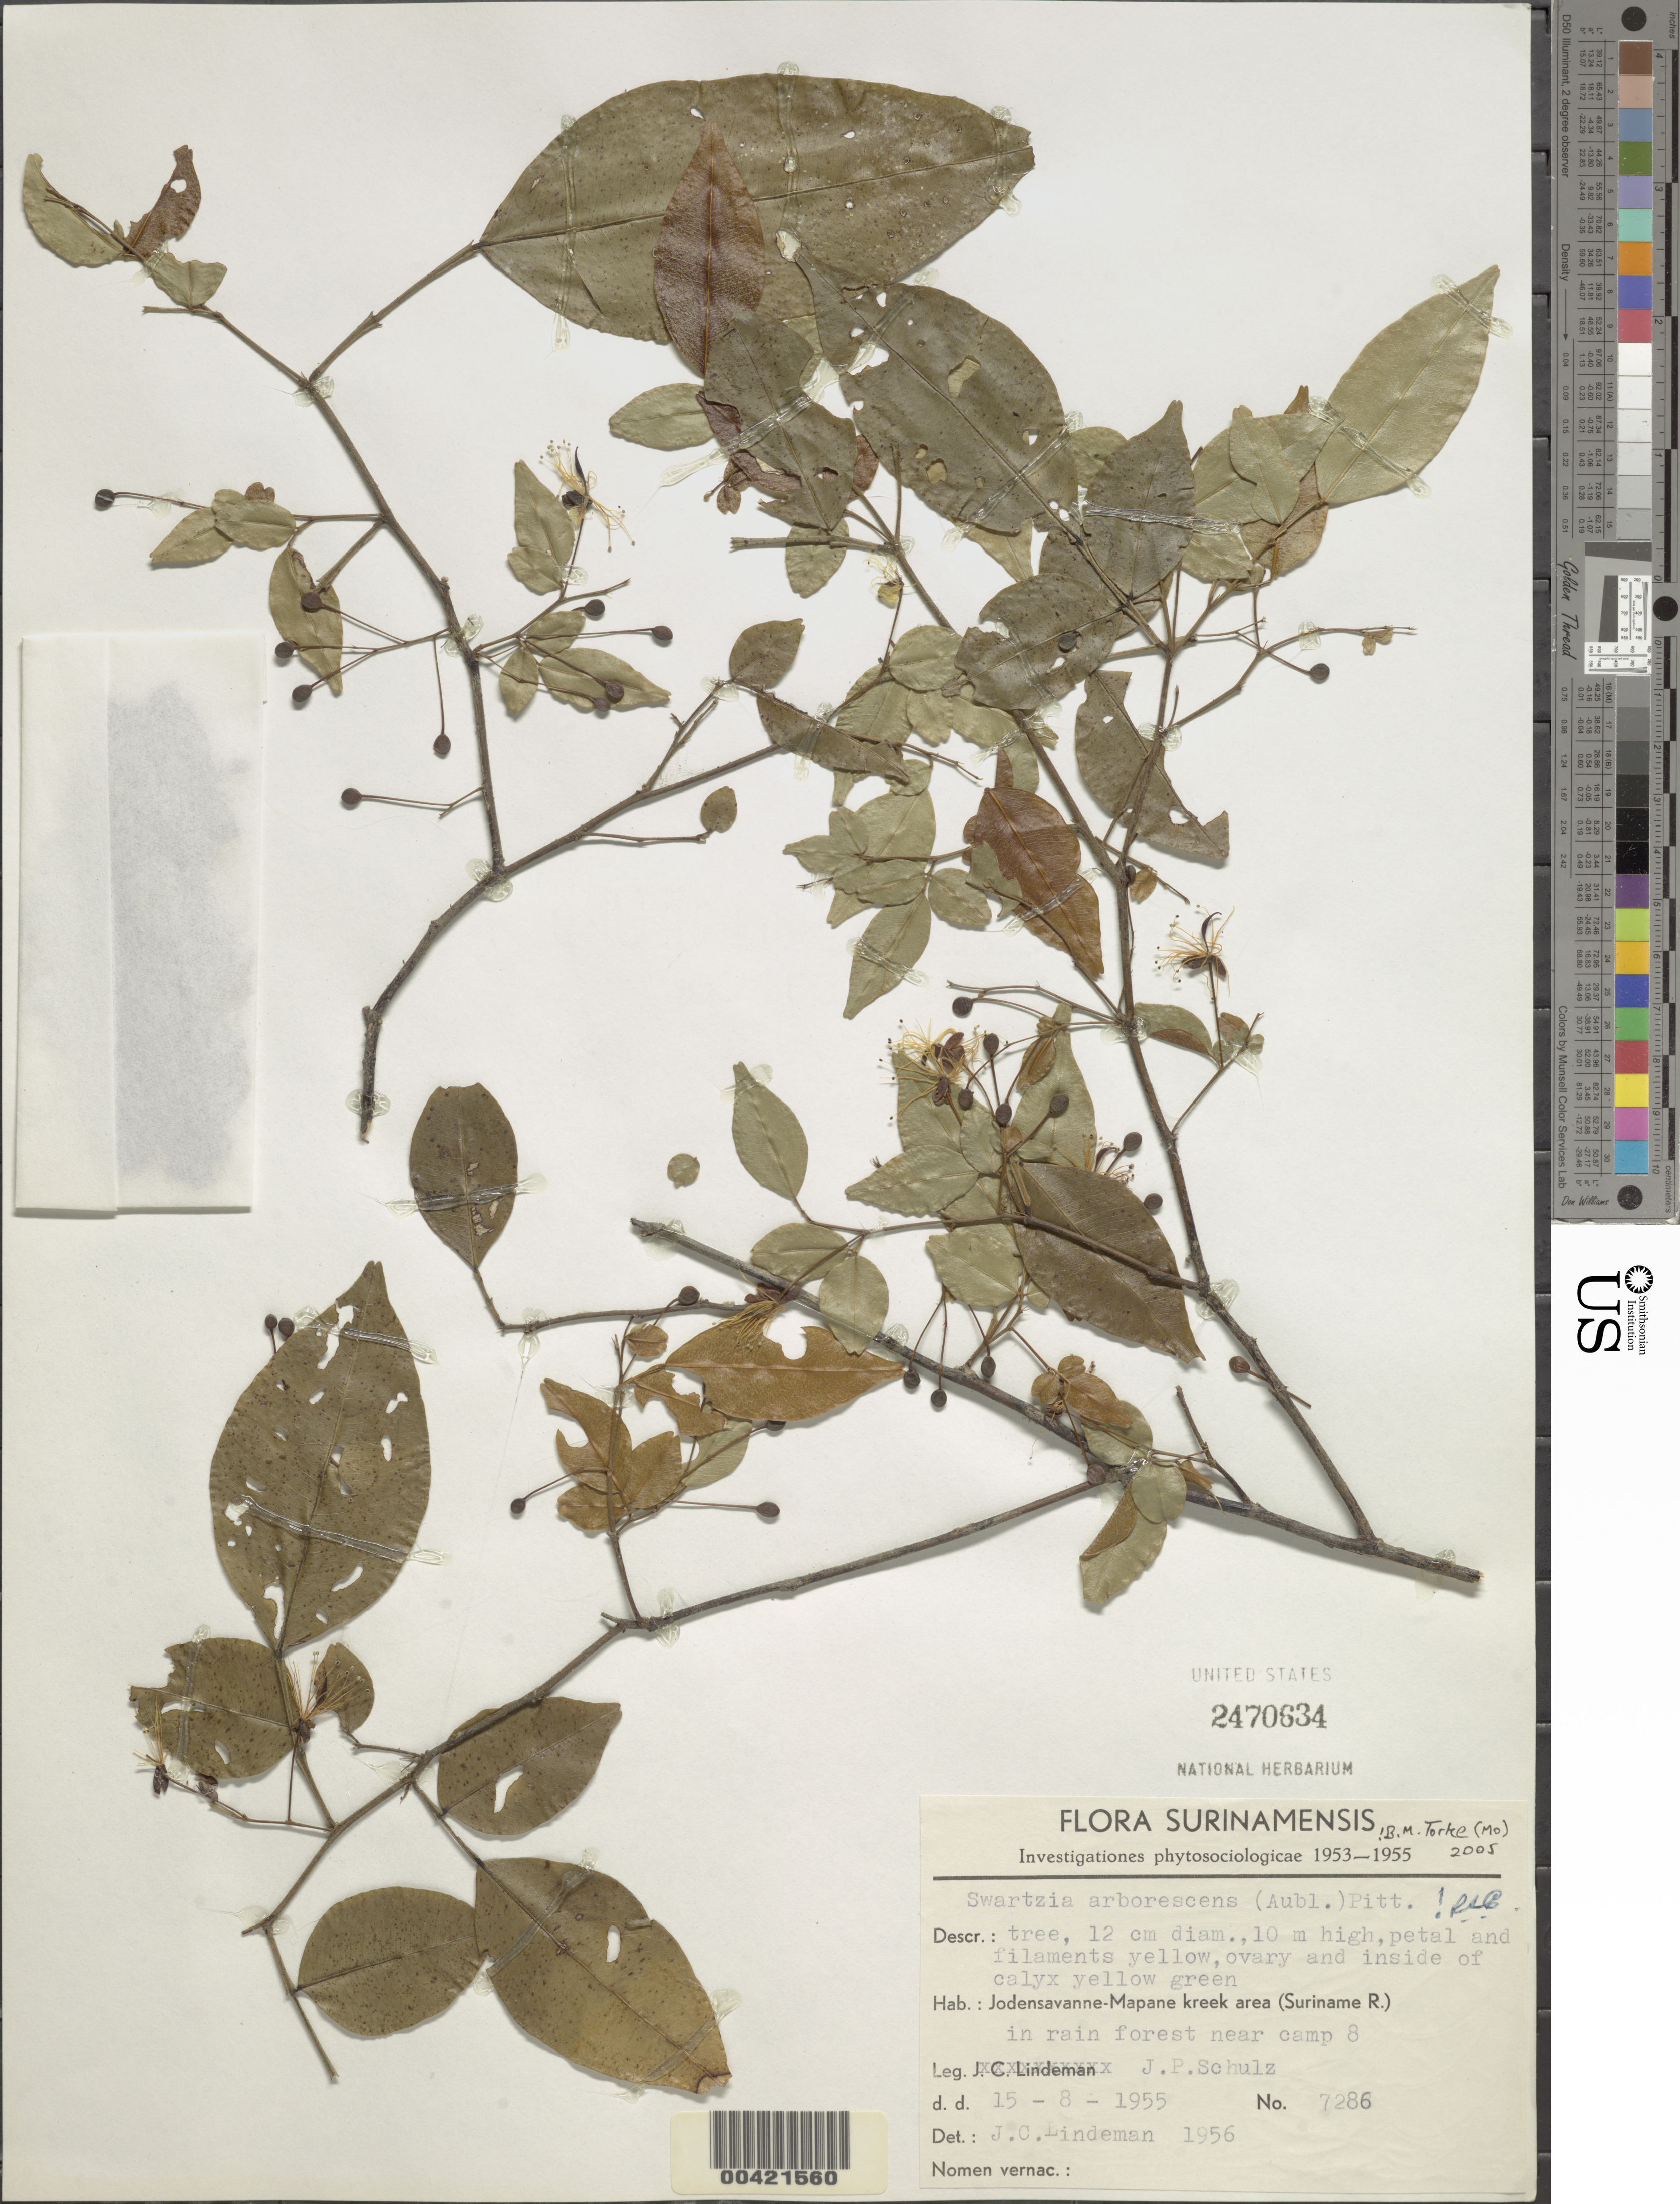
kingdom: Plantae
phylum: Tracheophyta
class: Magnoliopsida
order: Fabales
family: Fabaceae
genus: Swartzia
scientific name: Swartzia arborescens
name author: (Aubl.) Pittier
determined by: Cowan, R. S.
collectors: J. P. Schulz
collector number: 7286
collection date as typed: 15 Aug 1955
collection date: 1955-08-15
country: Suriname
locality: Jodensavanne-mapane kreek area (suriname r.), in rain forest near camp 8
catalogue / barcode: US 2470634